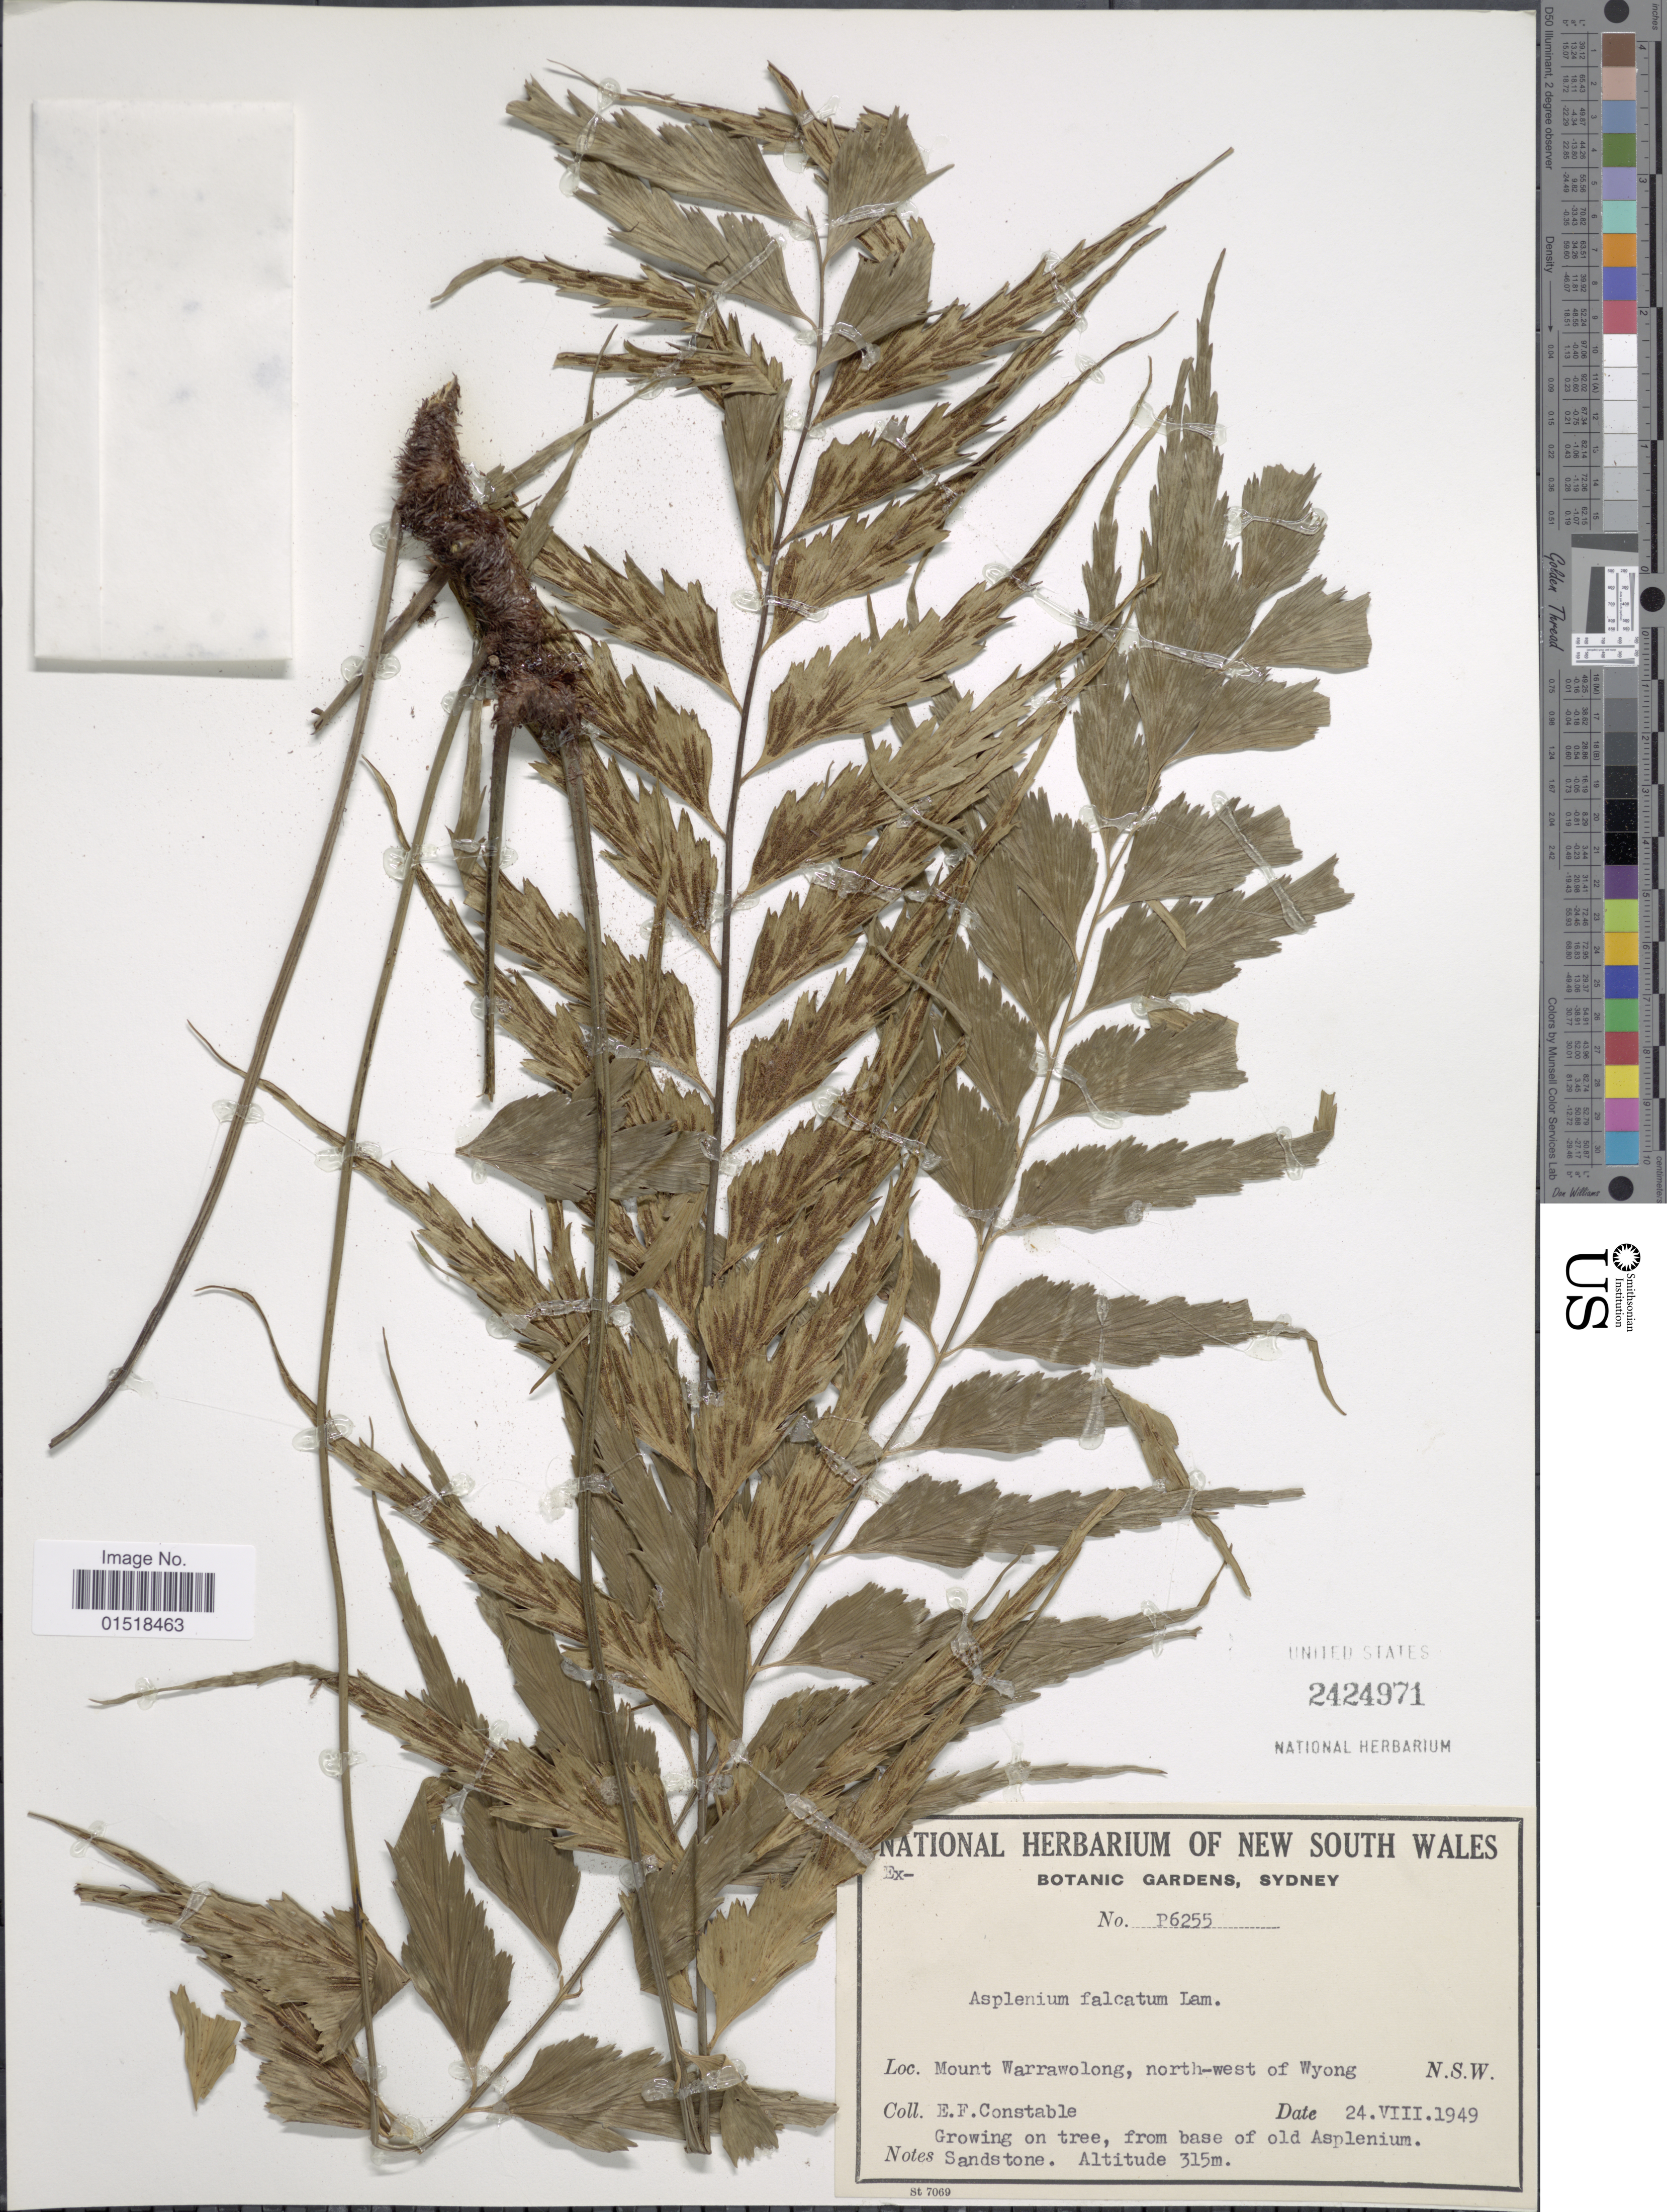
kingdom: Plantae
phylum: Tracheophyta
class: Polypodiopsida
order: Polypodiales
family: Aspleniaceae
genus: Asplenium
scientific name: Asplenium polyodon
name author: G. Forst.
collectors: E. F. Constable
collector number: P6255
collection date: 1949-08-24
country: Australia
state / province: New South Wales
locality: Mount Warrawolong, north-west of Wyong.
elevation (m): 315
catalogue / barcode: US 2424971